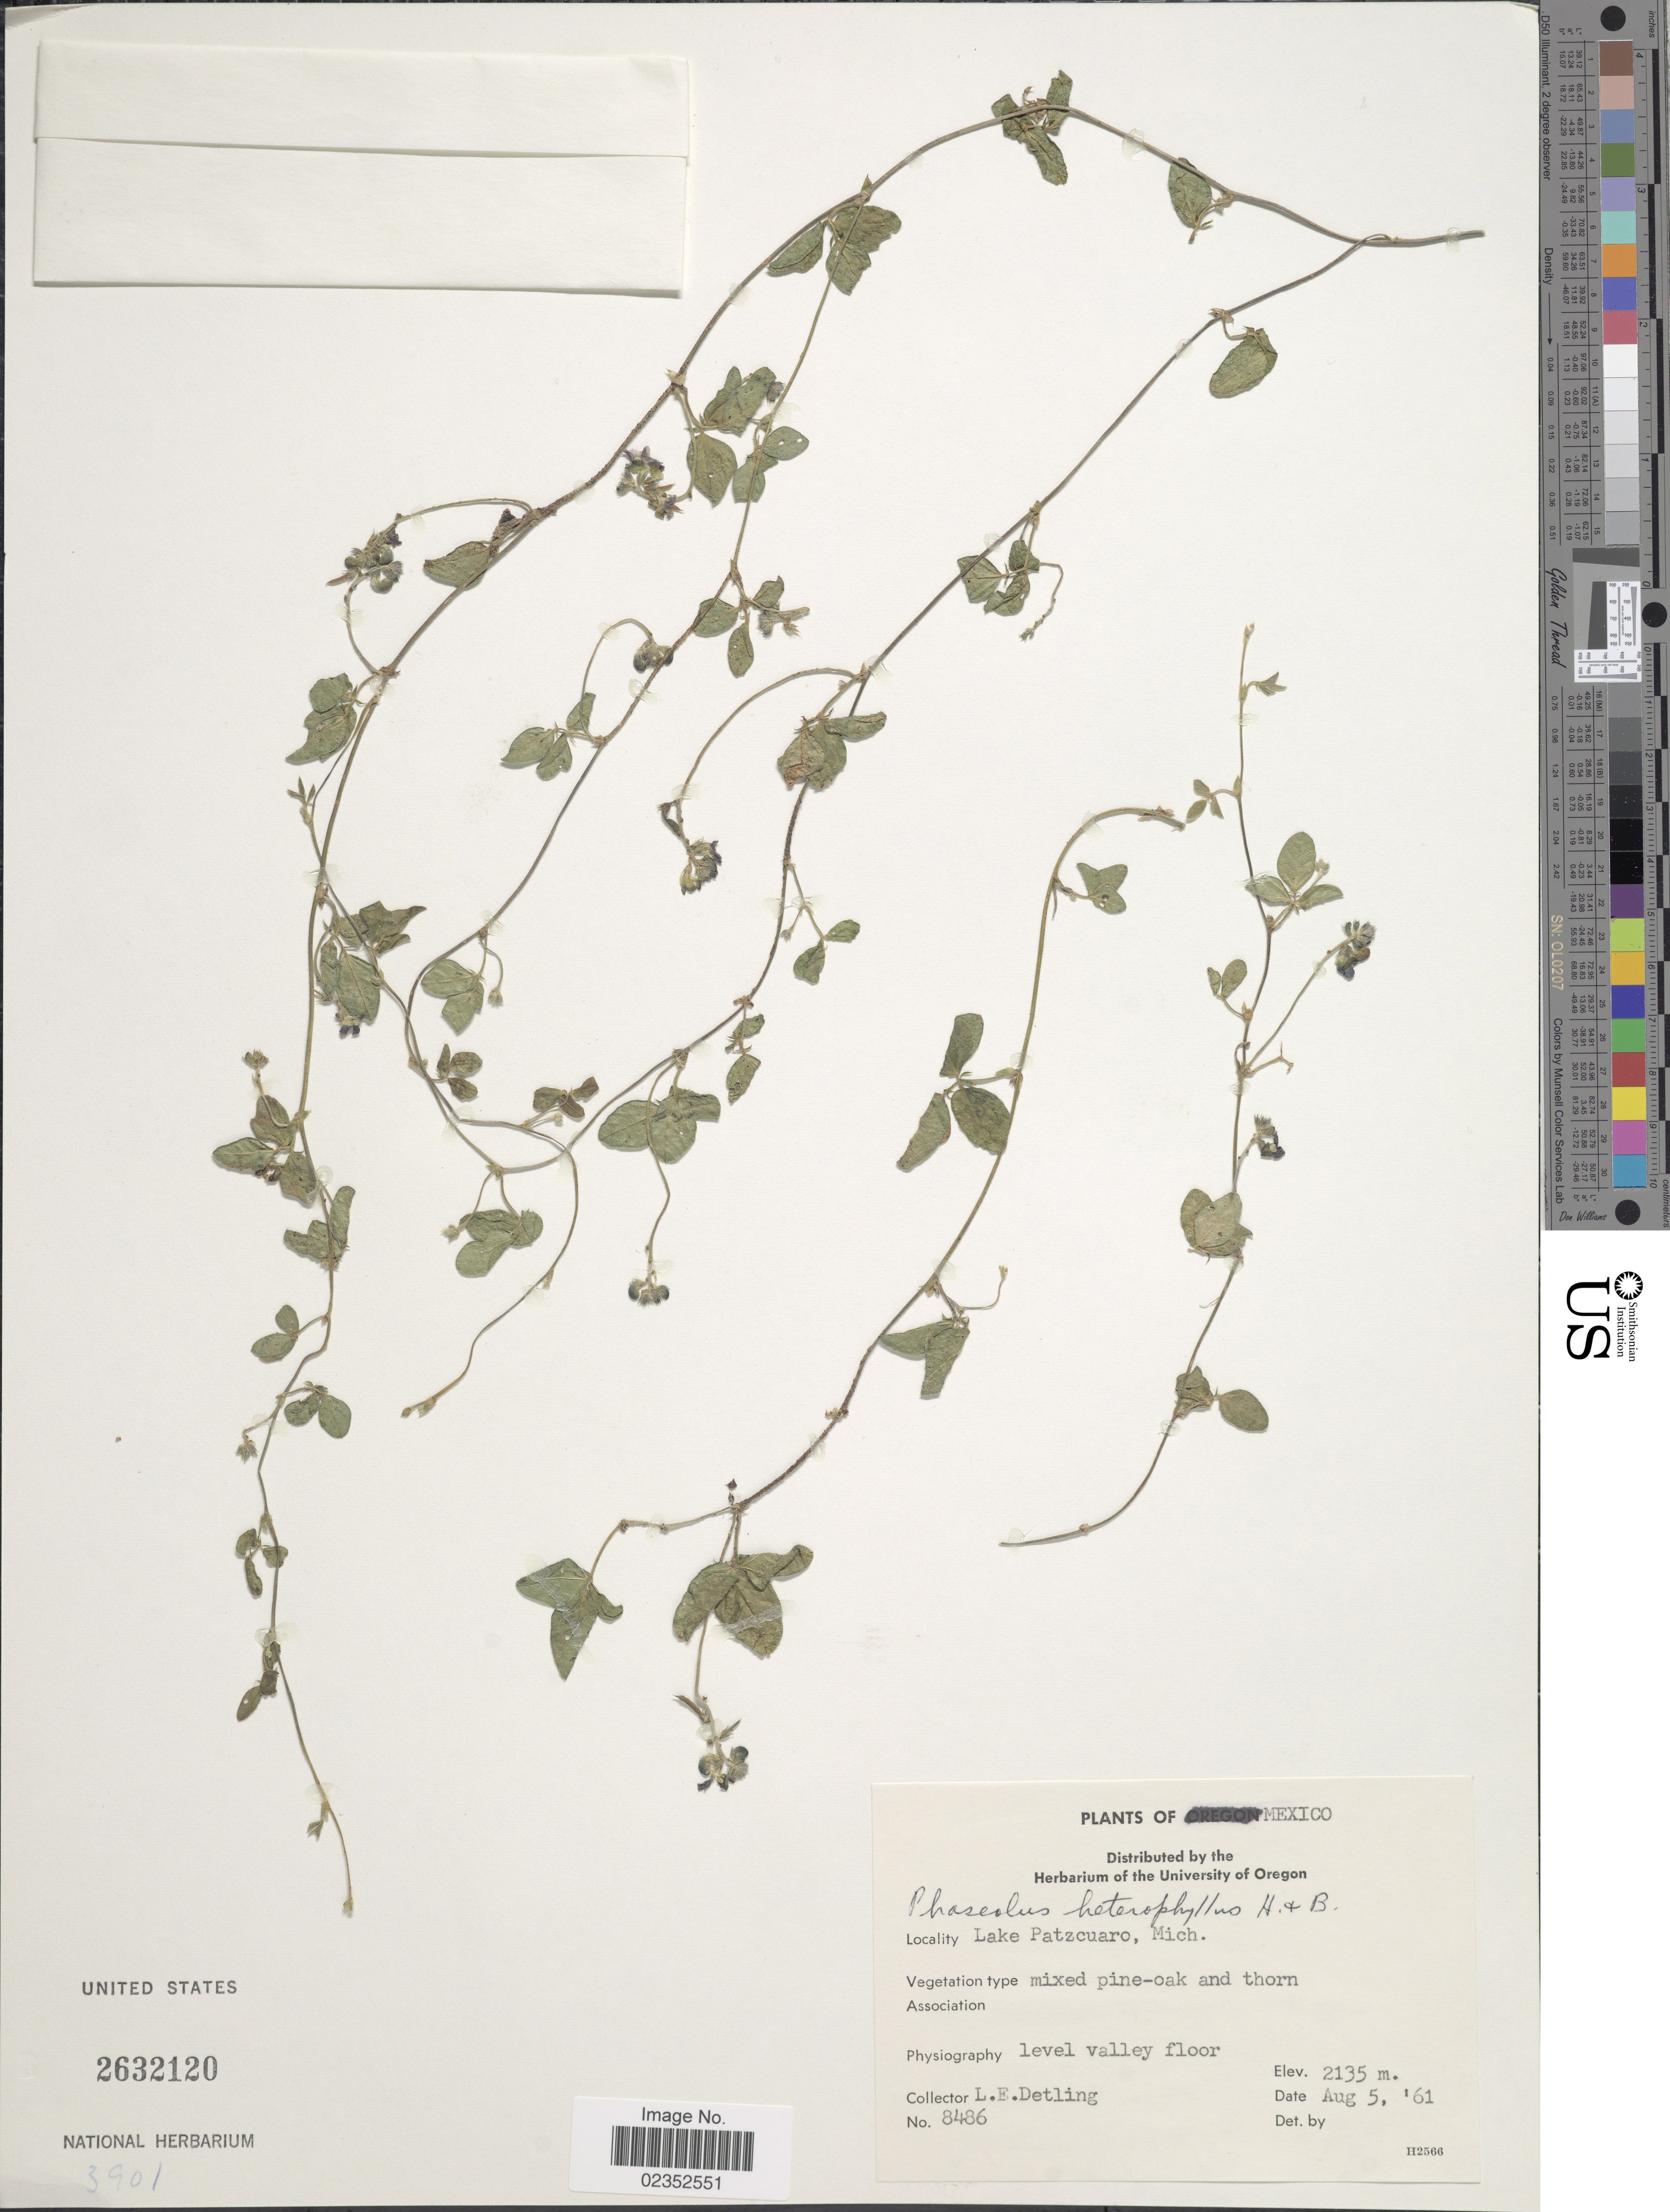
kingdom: Plantae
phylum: Tracheophyta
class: Magnoliopsida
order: Fabales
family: Fabaceae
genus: Macroptilium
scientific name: Macroptilium gibbosifolium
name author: (Ortega) A. Delgado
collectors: L. E. Detling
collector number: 8486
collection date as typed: Transcribed d/m/y: 5/8/61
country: Mexico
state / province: Michoacán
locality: Lake Patzcuaro, mixed pine-oak and thorn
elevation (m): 2135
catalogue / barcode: US 2632120